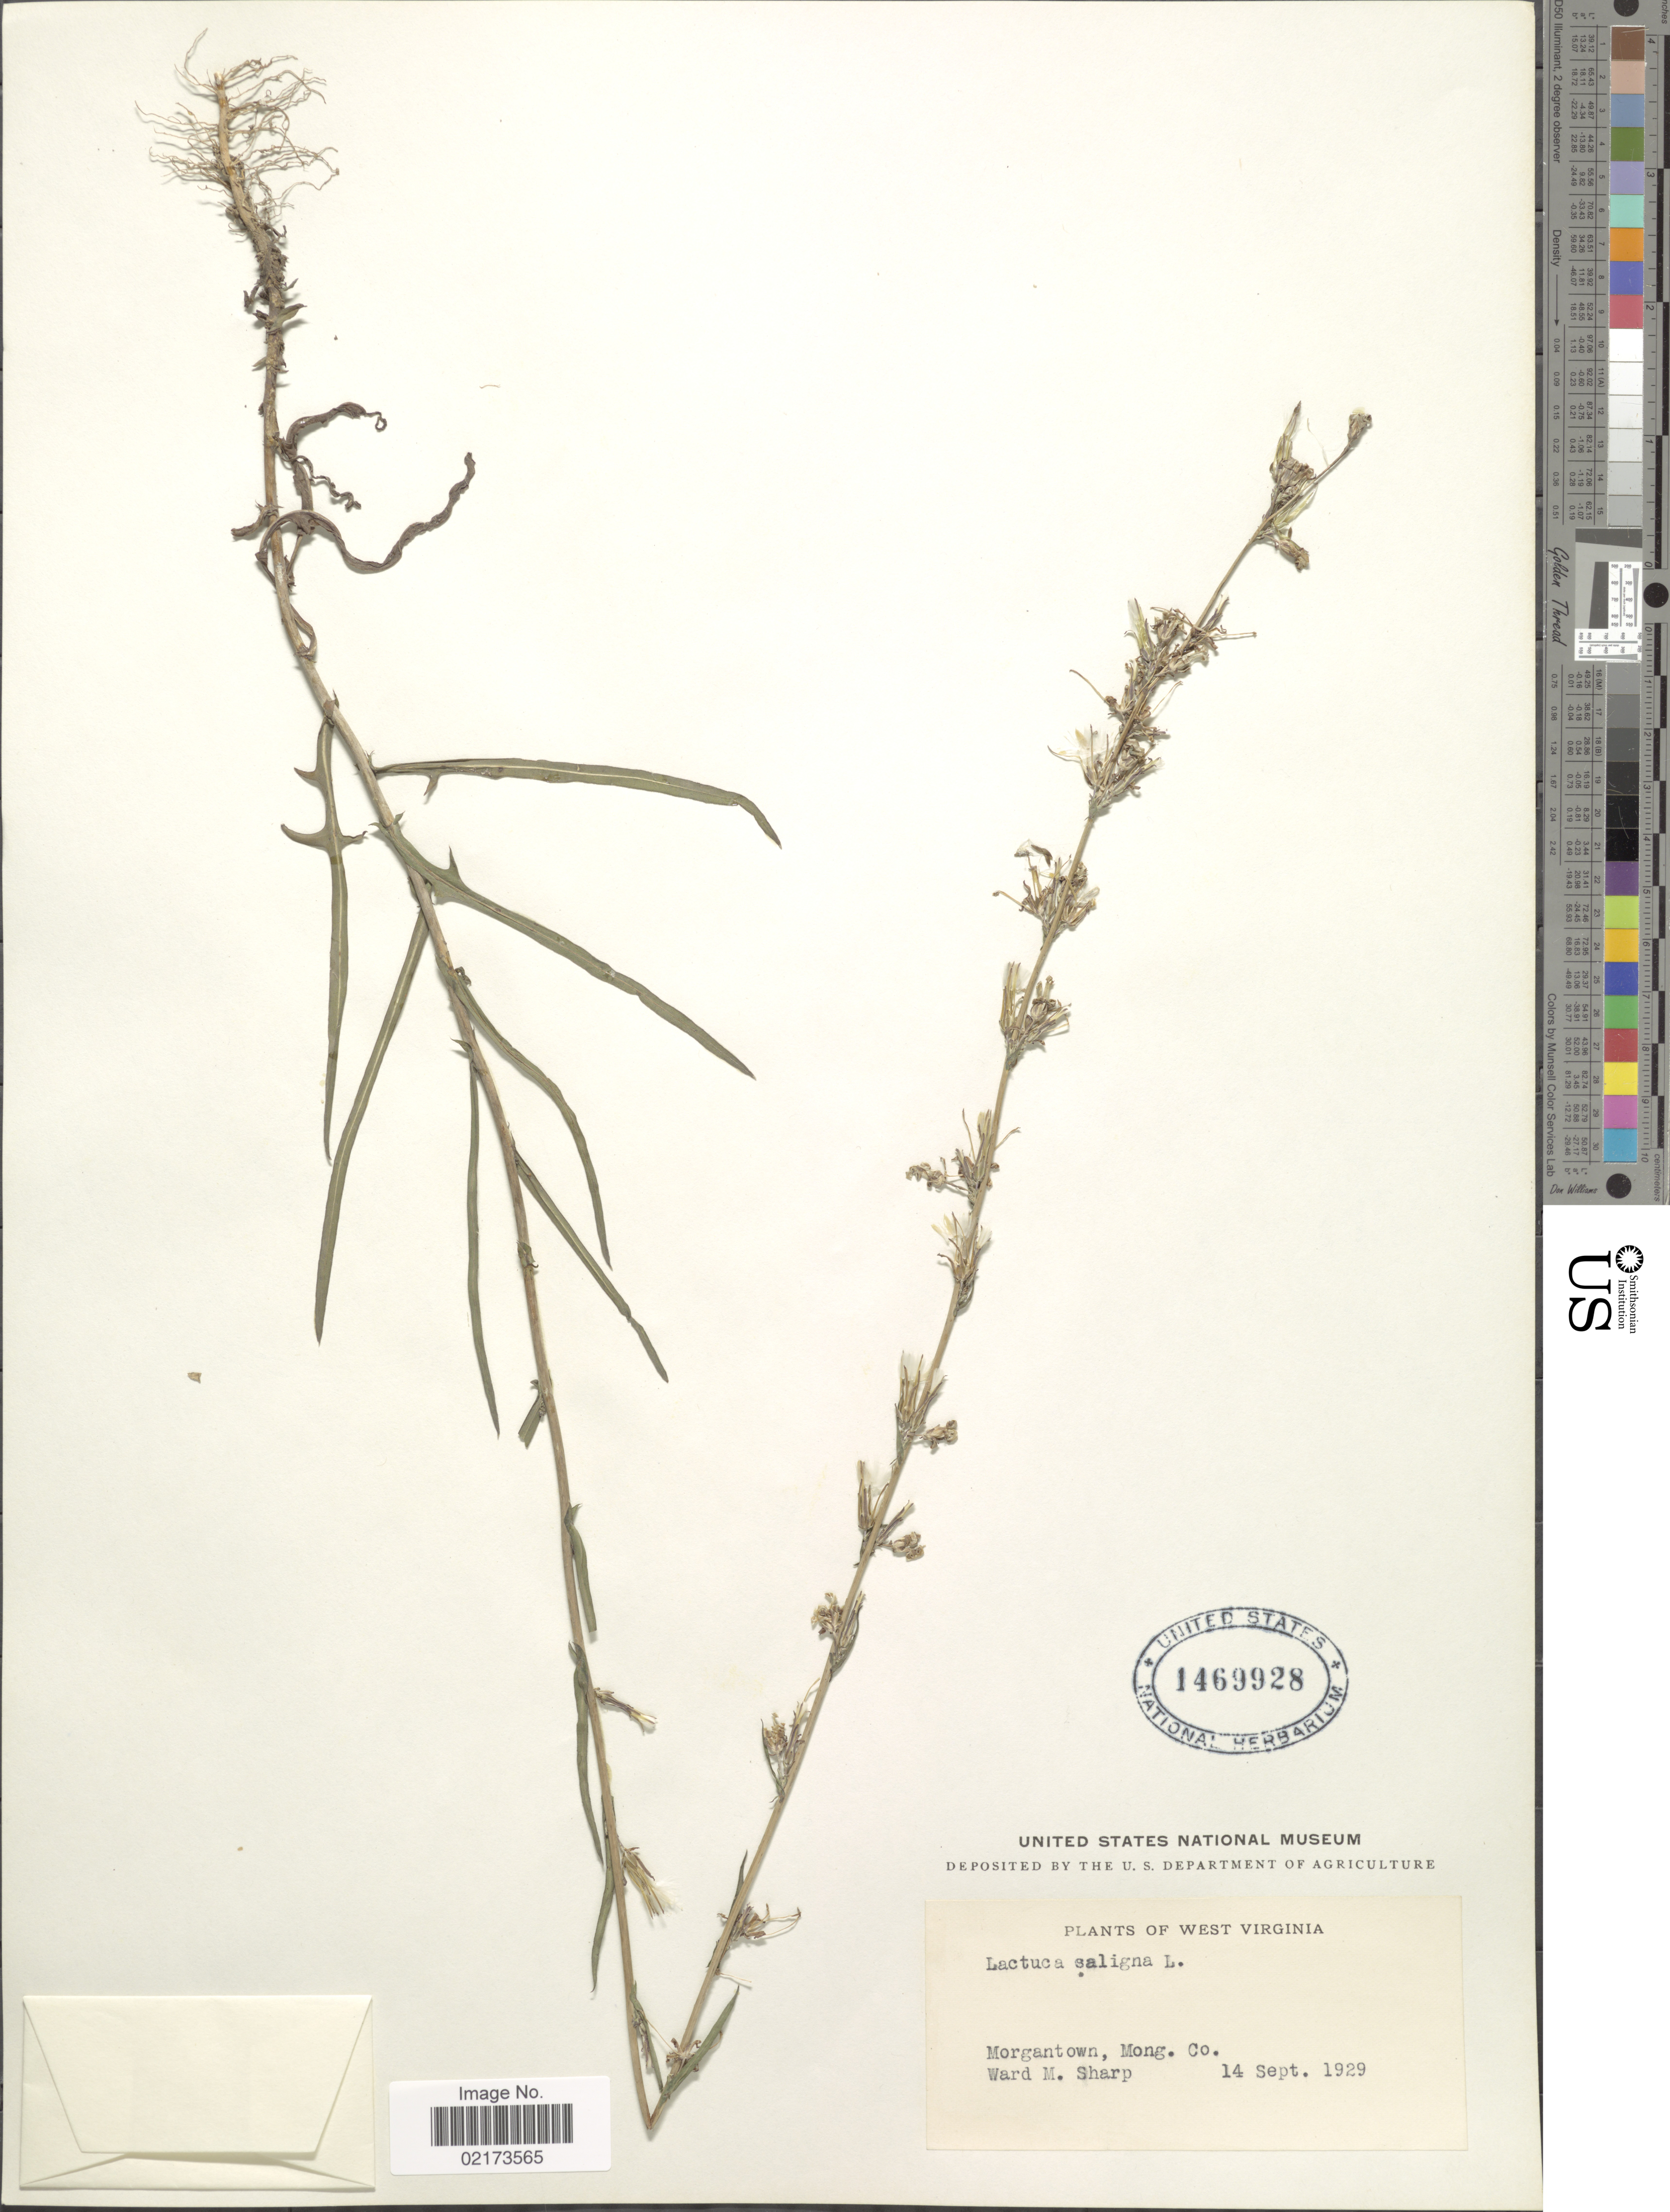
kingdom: Plantae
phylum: Tracheophyta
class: Magnoliopsida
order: Asterales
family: Asteraceae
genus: Lactuca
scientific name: Lactuca saligna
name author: L.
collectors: W. M. Sharp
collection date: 1929-09-14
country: United States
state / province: West Virginia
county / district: Monongalia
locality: Morgantown, Mong. Co.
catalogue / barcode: US 1469928